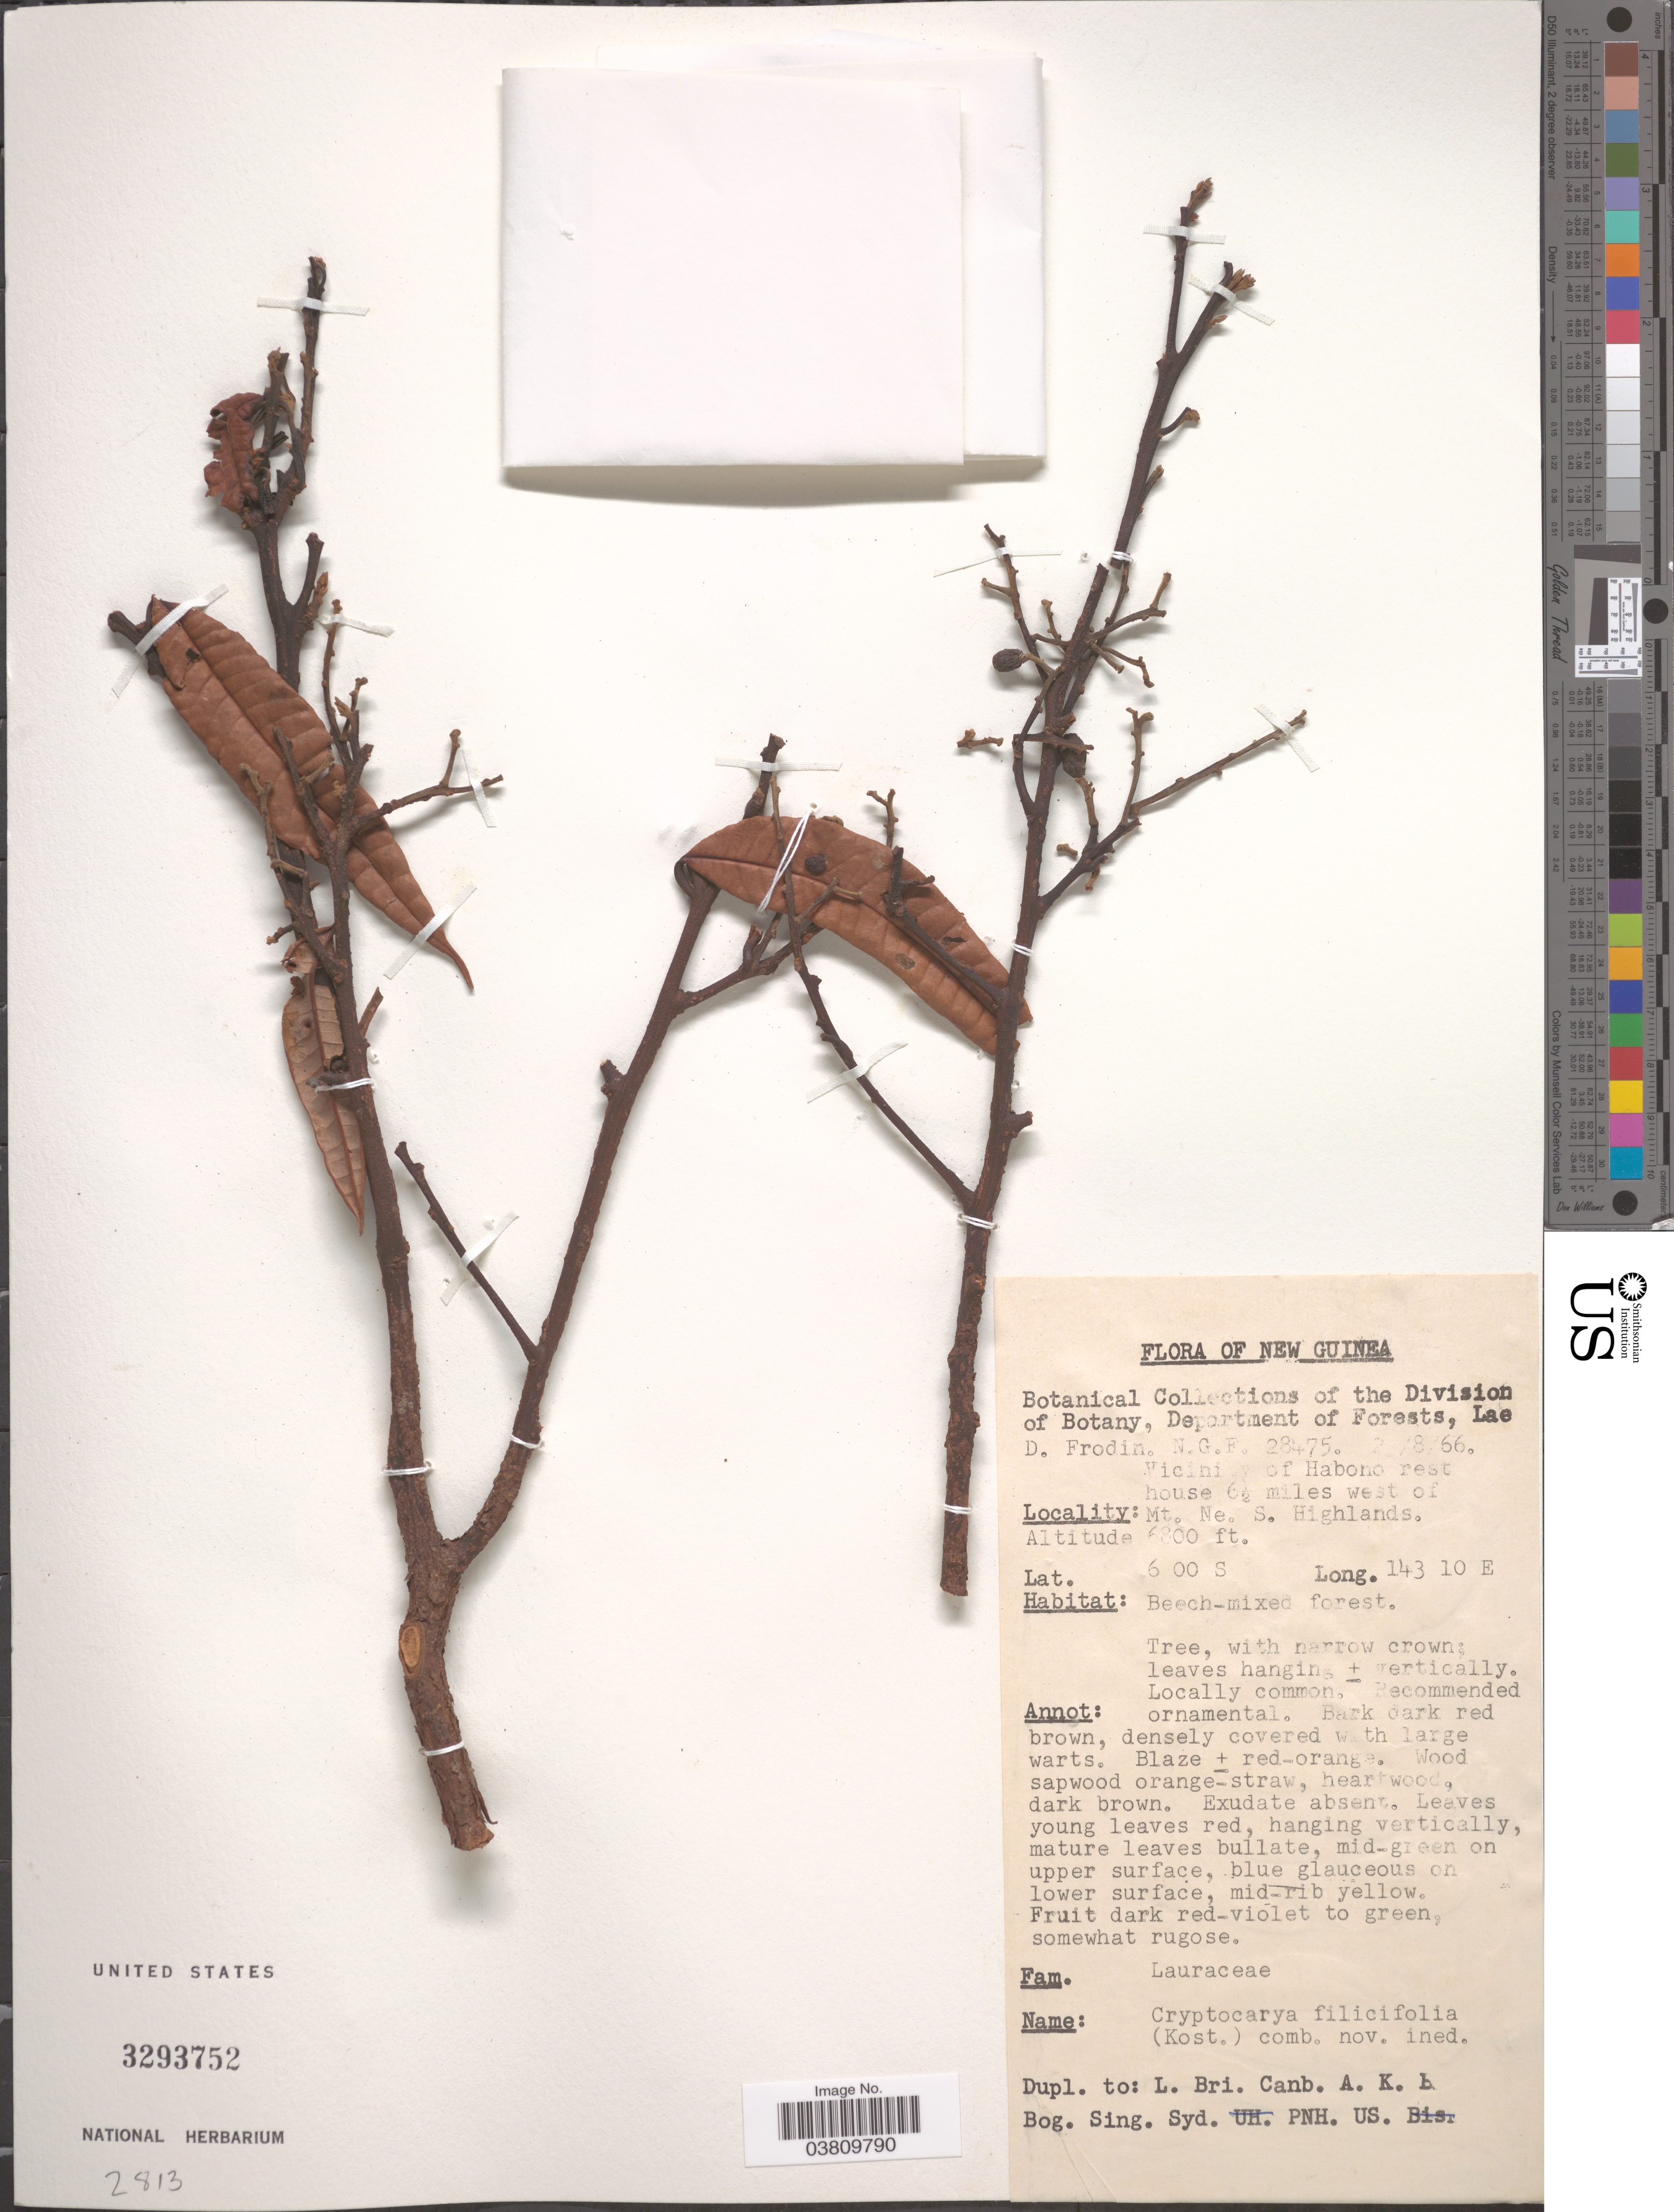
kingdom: Plantae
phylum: Tracheophyta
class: Magnoliopsida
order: Laurales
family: Lauraceae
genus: Cryptocarya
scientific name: Cryptocarya filicifolia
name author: (Kosterm.) Kosterm.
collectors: D. G. Frodin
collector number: NGF 28475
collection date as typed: Transcribed d/m/y: 2/8/66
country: Papua New Guinea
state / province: Southern Highlands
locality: New Guinea. Vicinity of Habono rest house 6½ miles west of Mt. Ne. S. Highlands.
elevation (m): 2073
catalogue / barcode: US 3293752